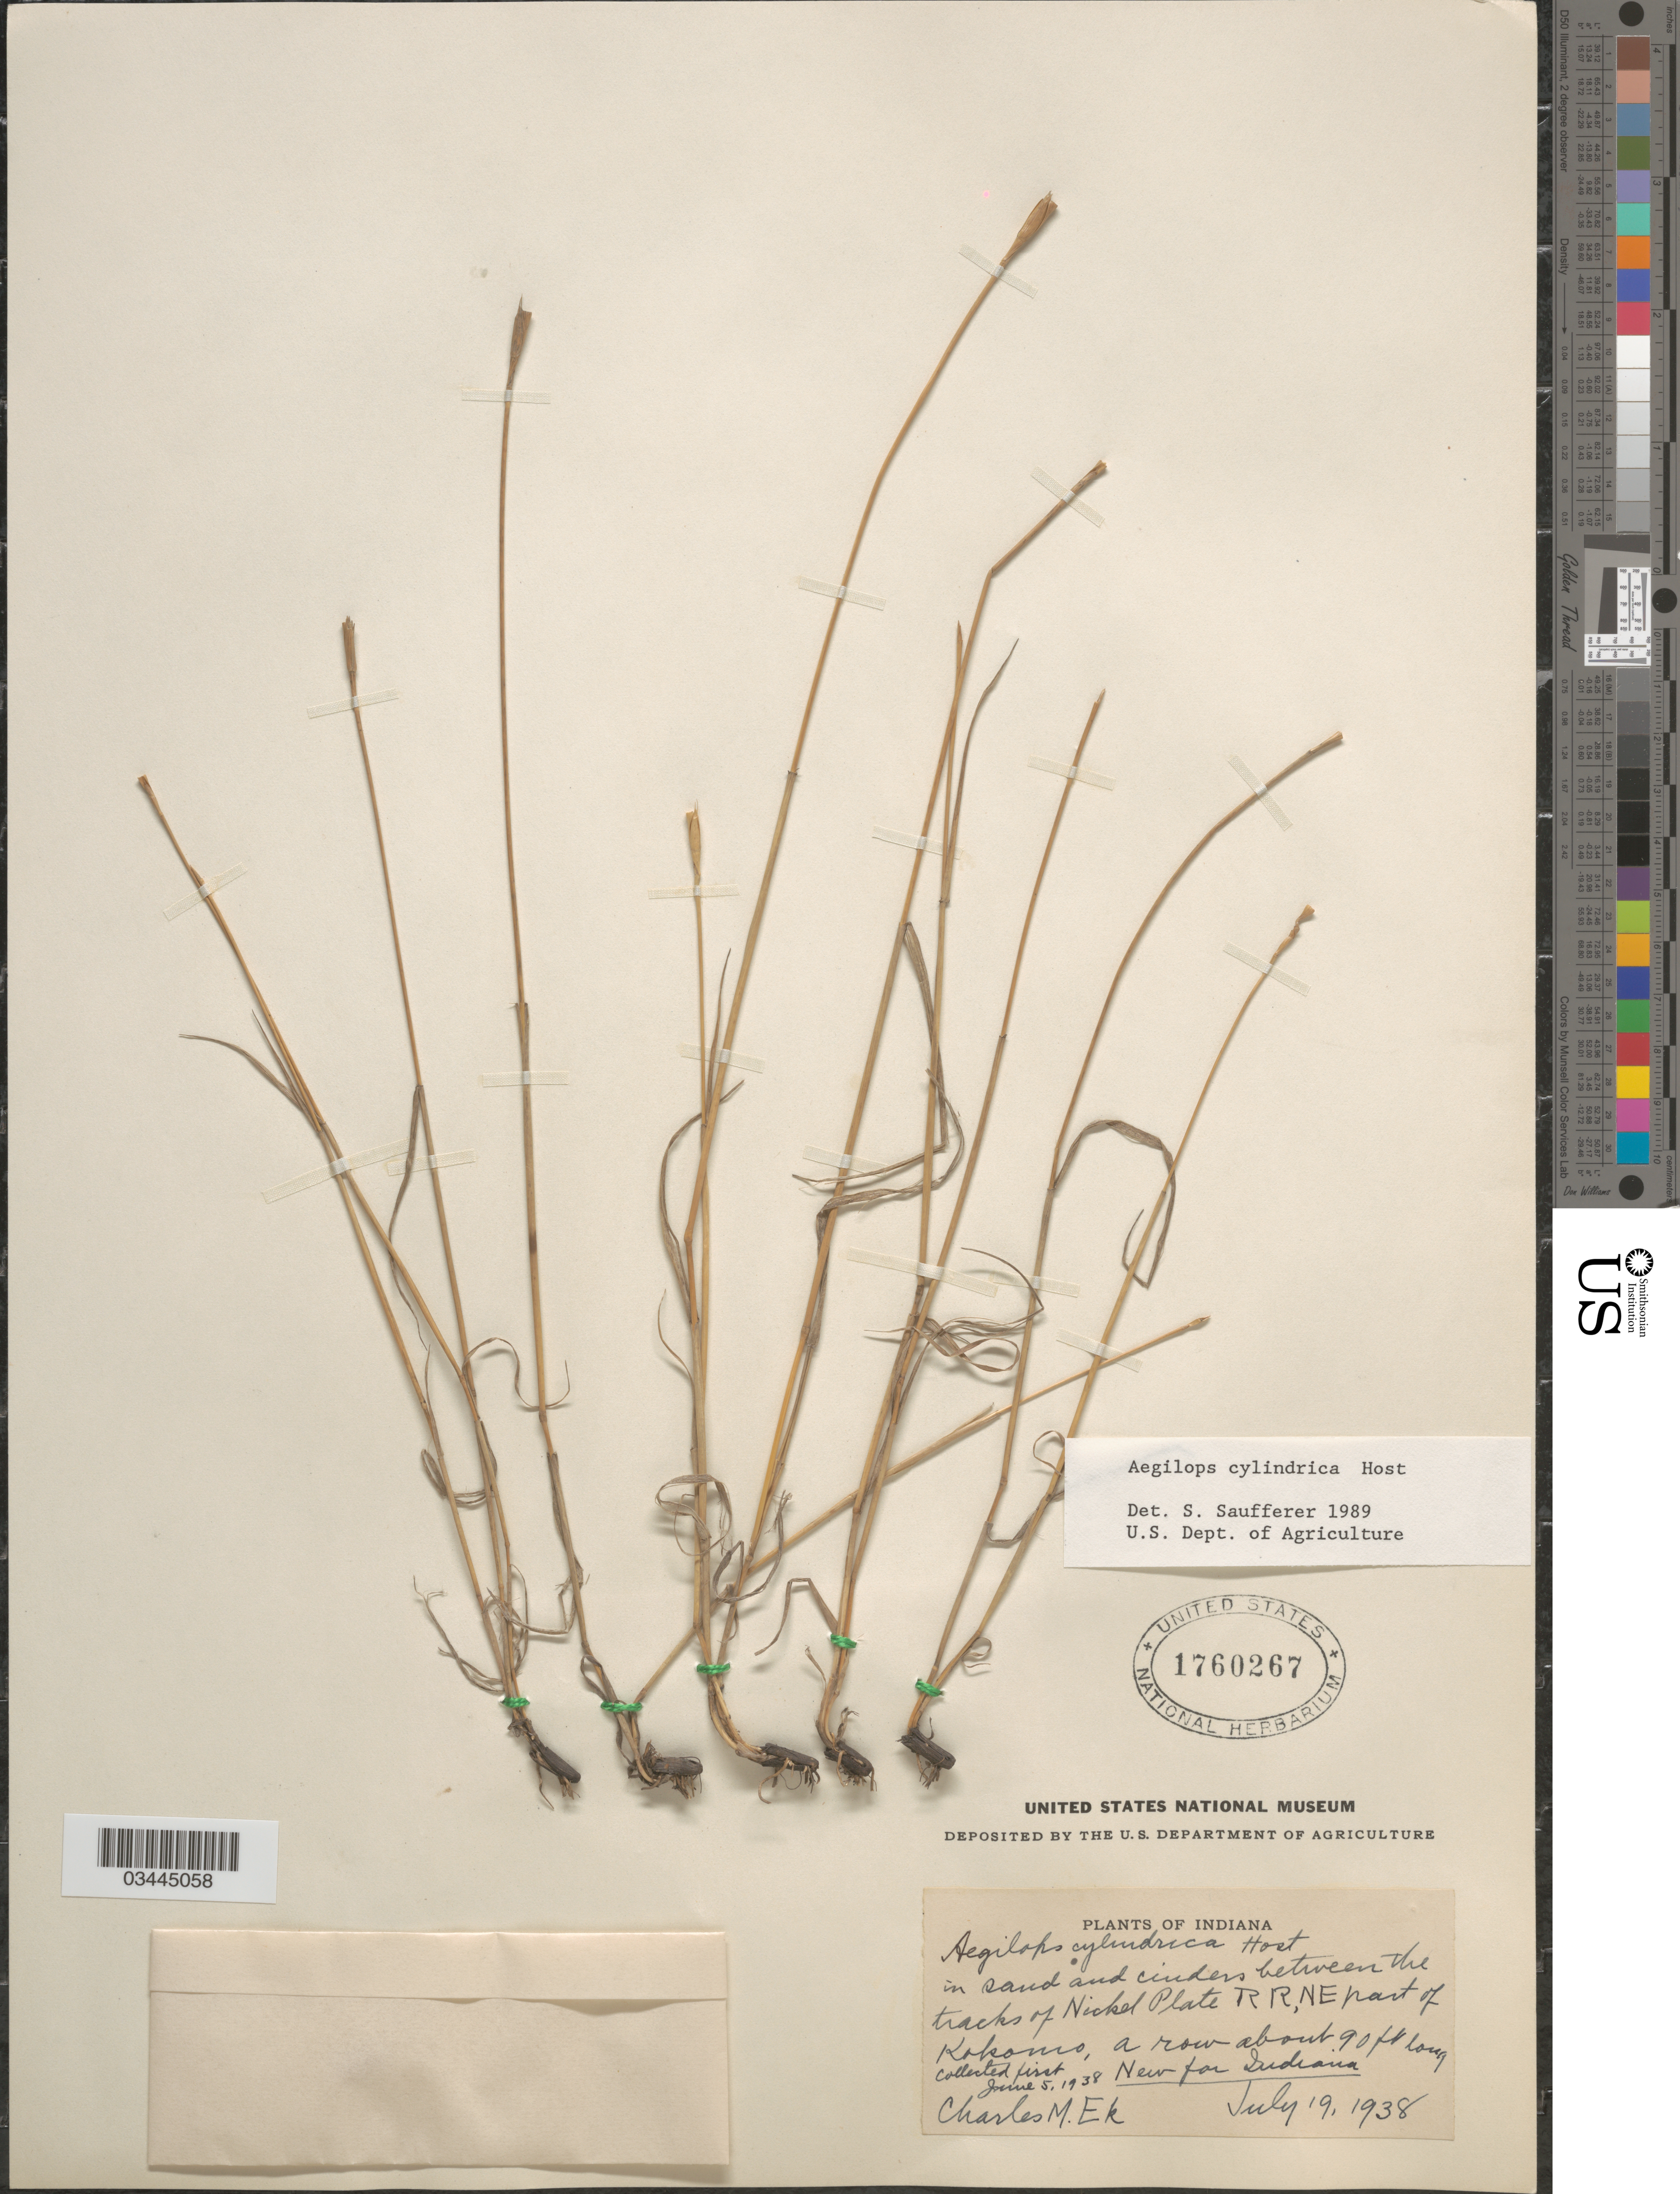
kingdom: Plantae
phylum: Tracheophyta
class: Liliopsida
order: Poales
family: Poaceae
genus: Aegilops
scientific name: Aegilops cylindrica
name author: Host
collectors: C. Ek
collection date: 1938-07-19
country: United States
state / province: Indiana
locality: In sand and cinders between the tracks of Nickel Plate R R, NE part of Kokomo, a row about 90 ft long.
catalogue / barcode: US 1760267